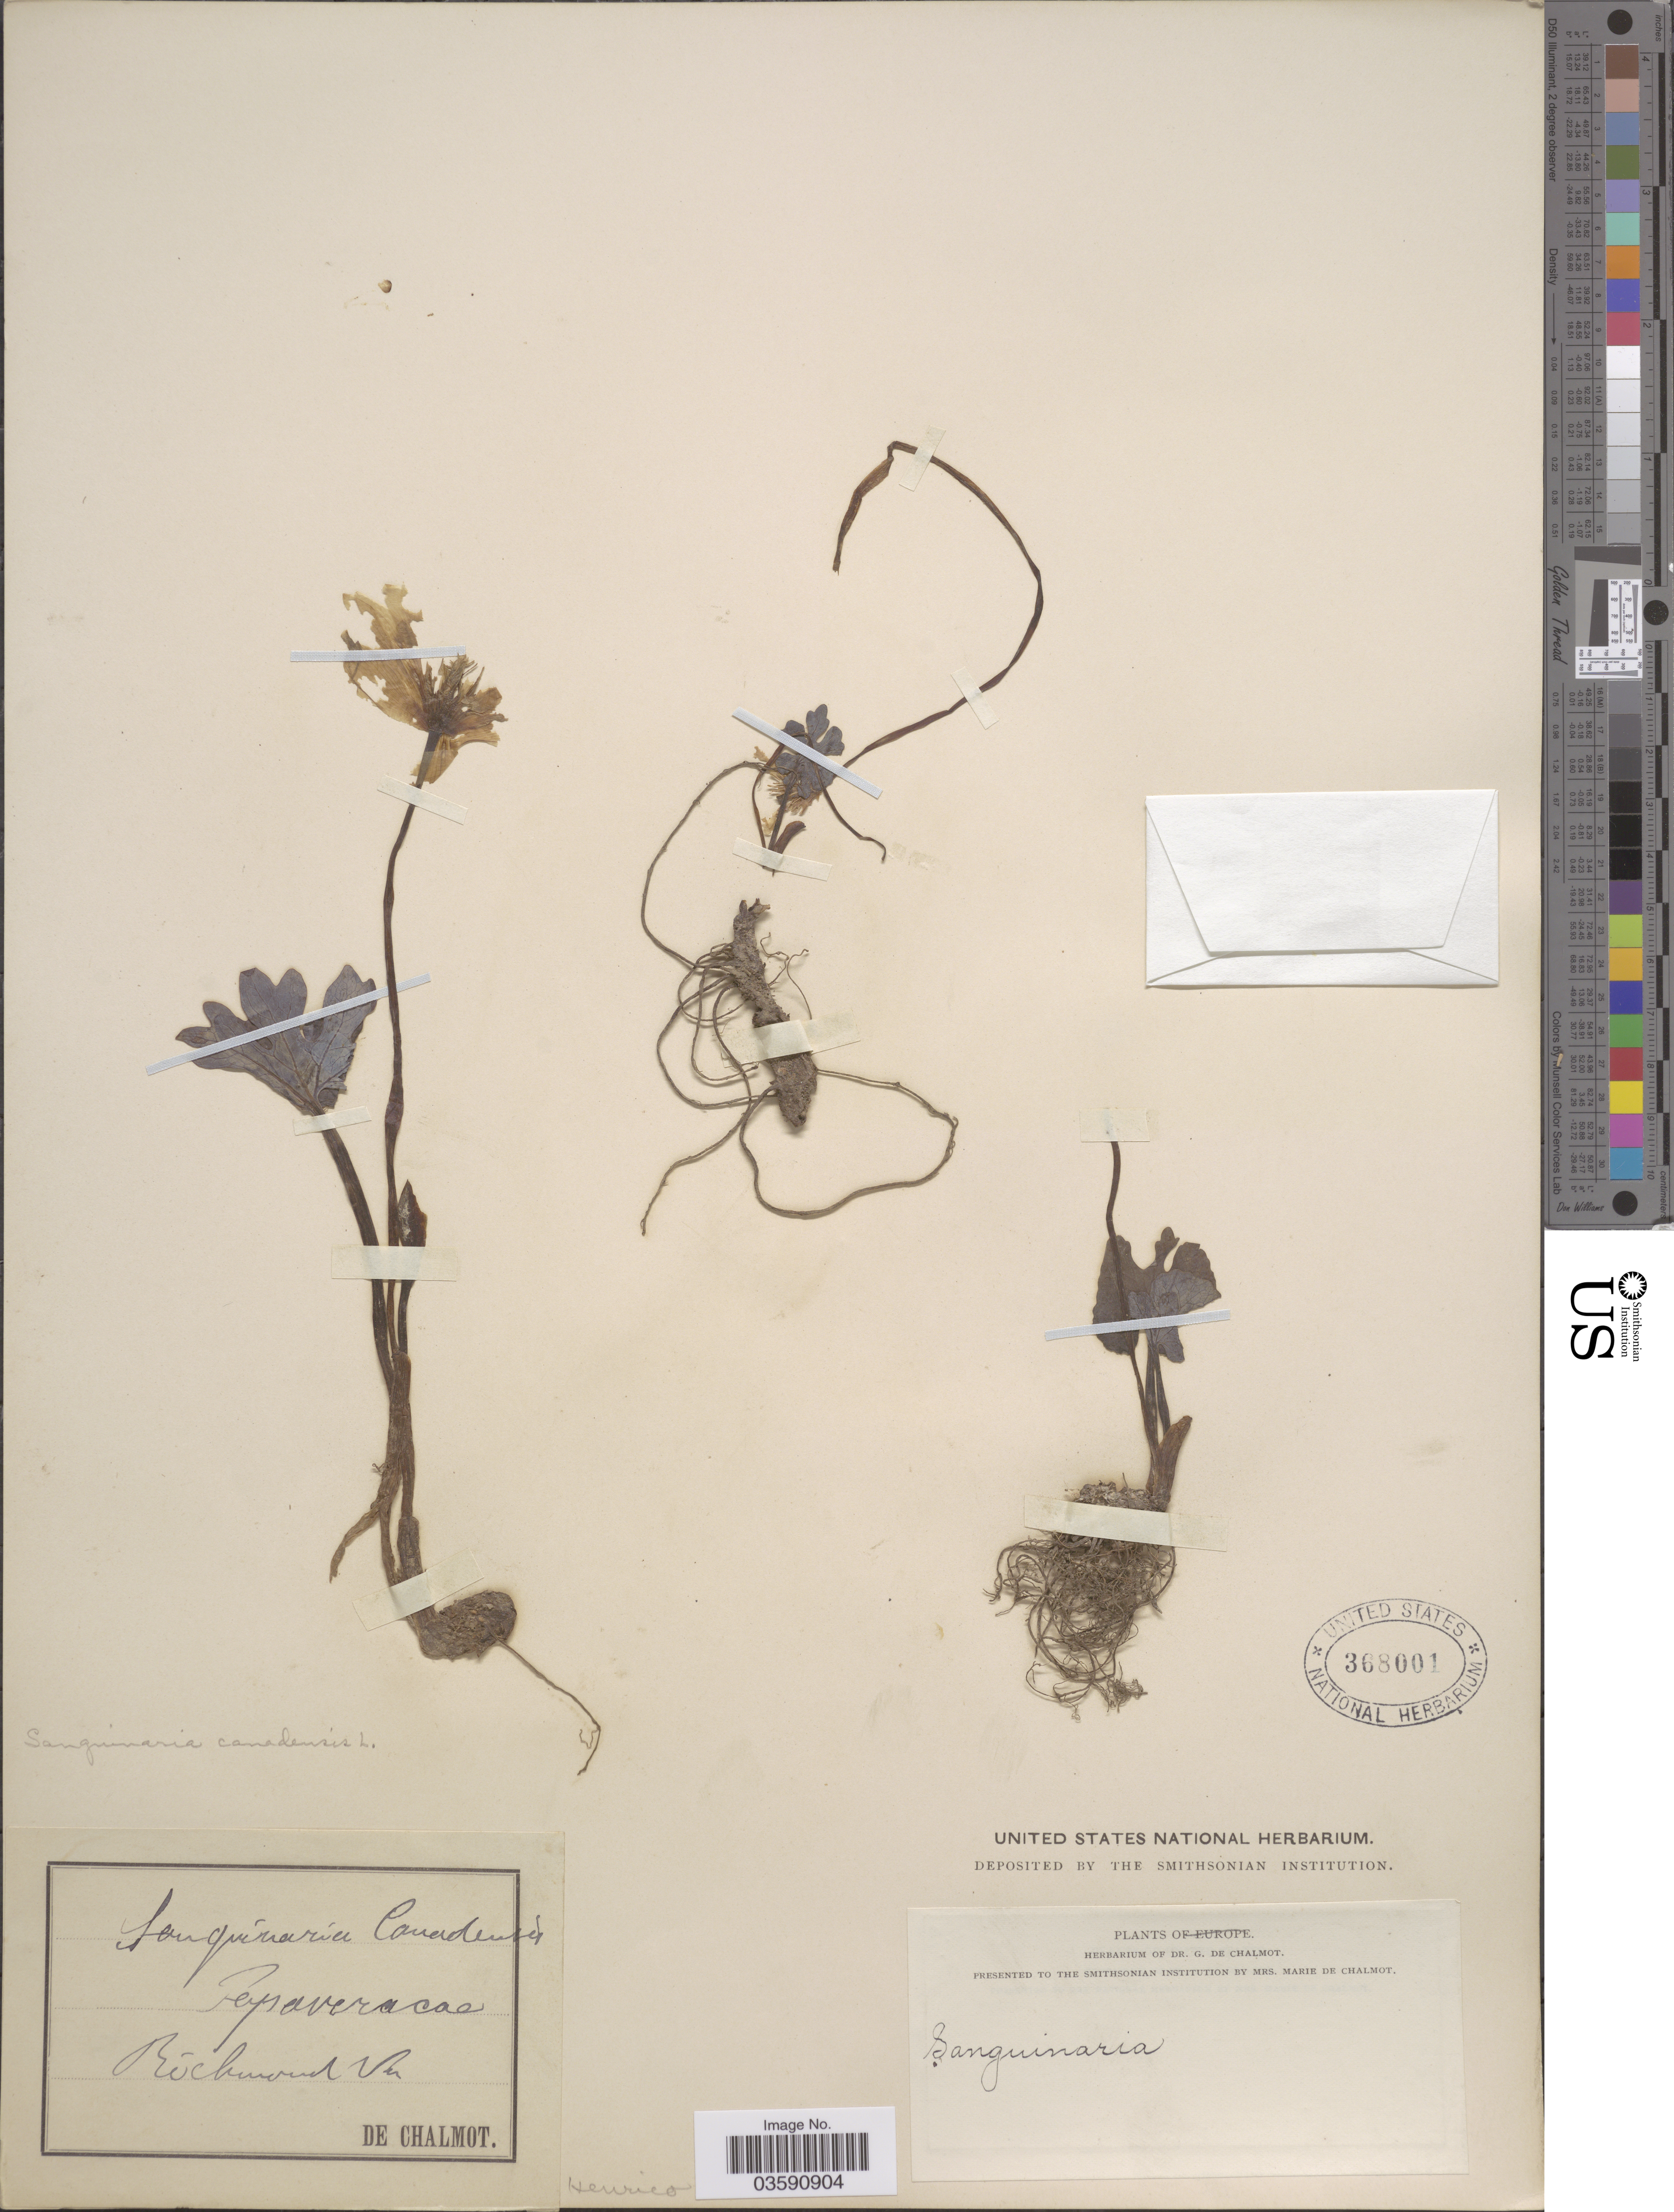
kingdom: Plantae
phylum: Tracheophyta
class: Magnoliopsida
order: Ranunculales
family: Papaveraceae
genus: Sanguinaria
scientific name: Sanguinaria canadensis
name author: L.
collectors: G. de Chalmot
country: United States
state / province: Virginia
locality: Richmond.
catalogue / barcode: US 368001